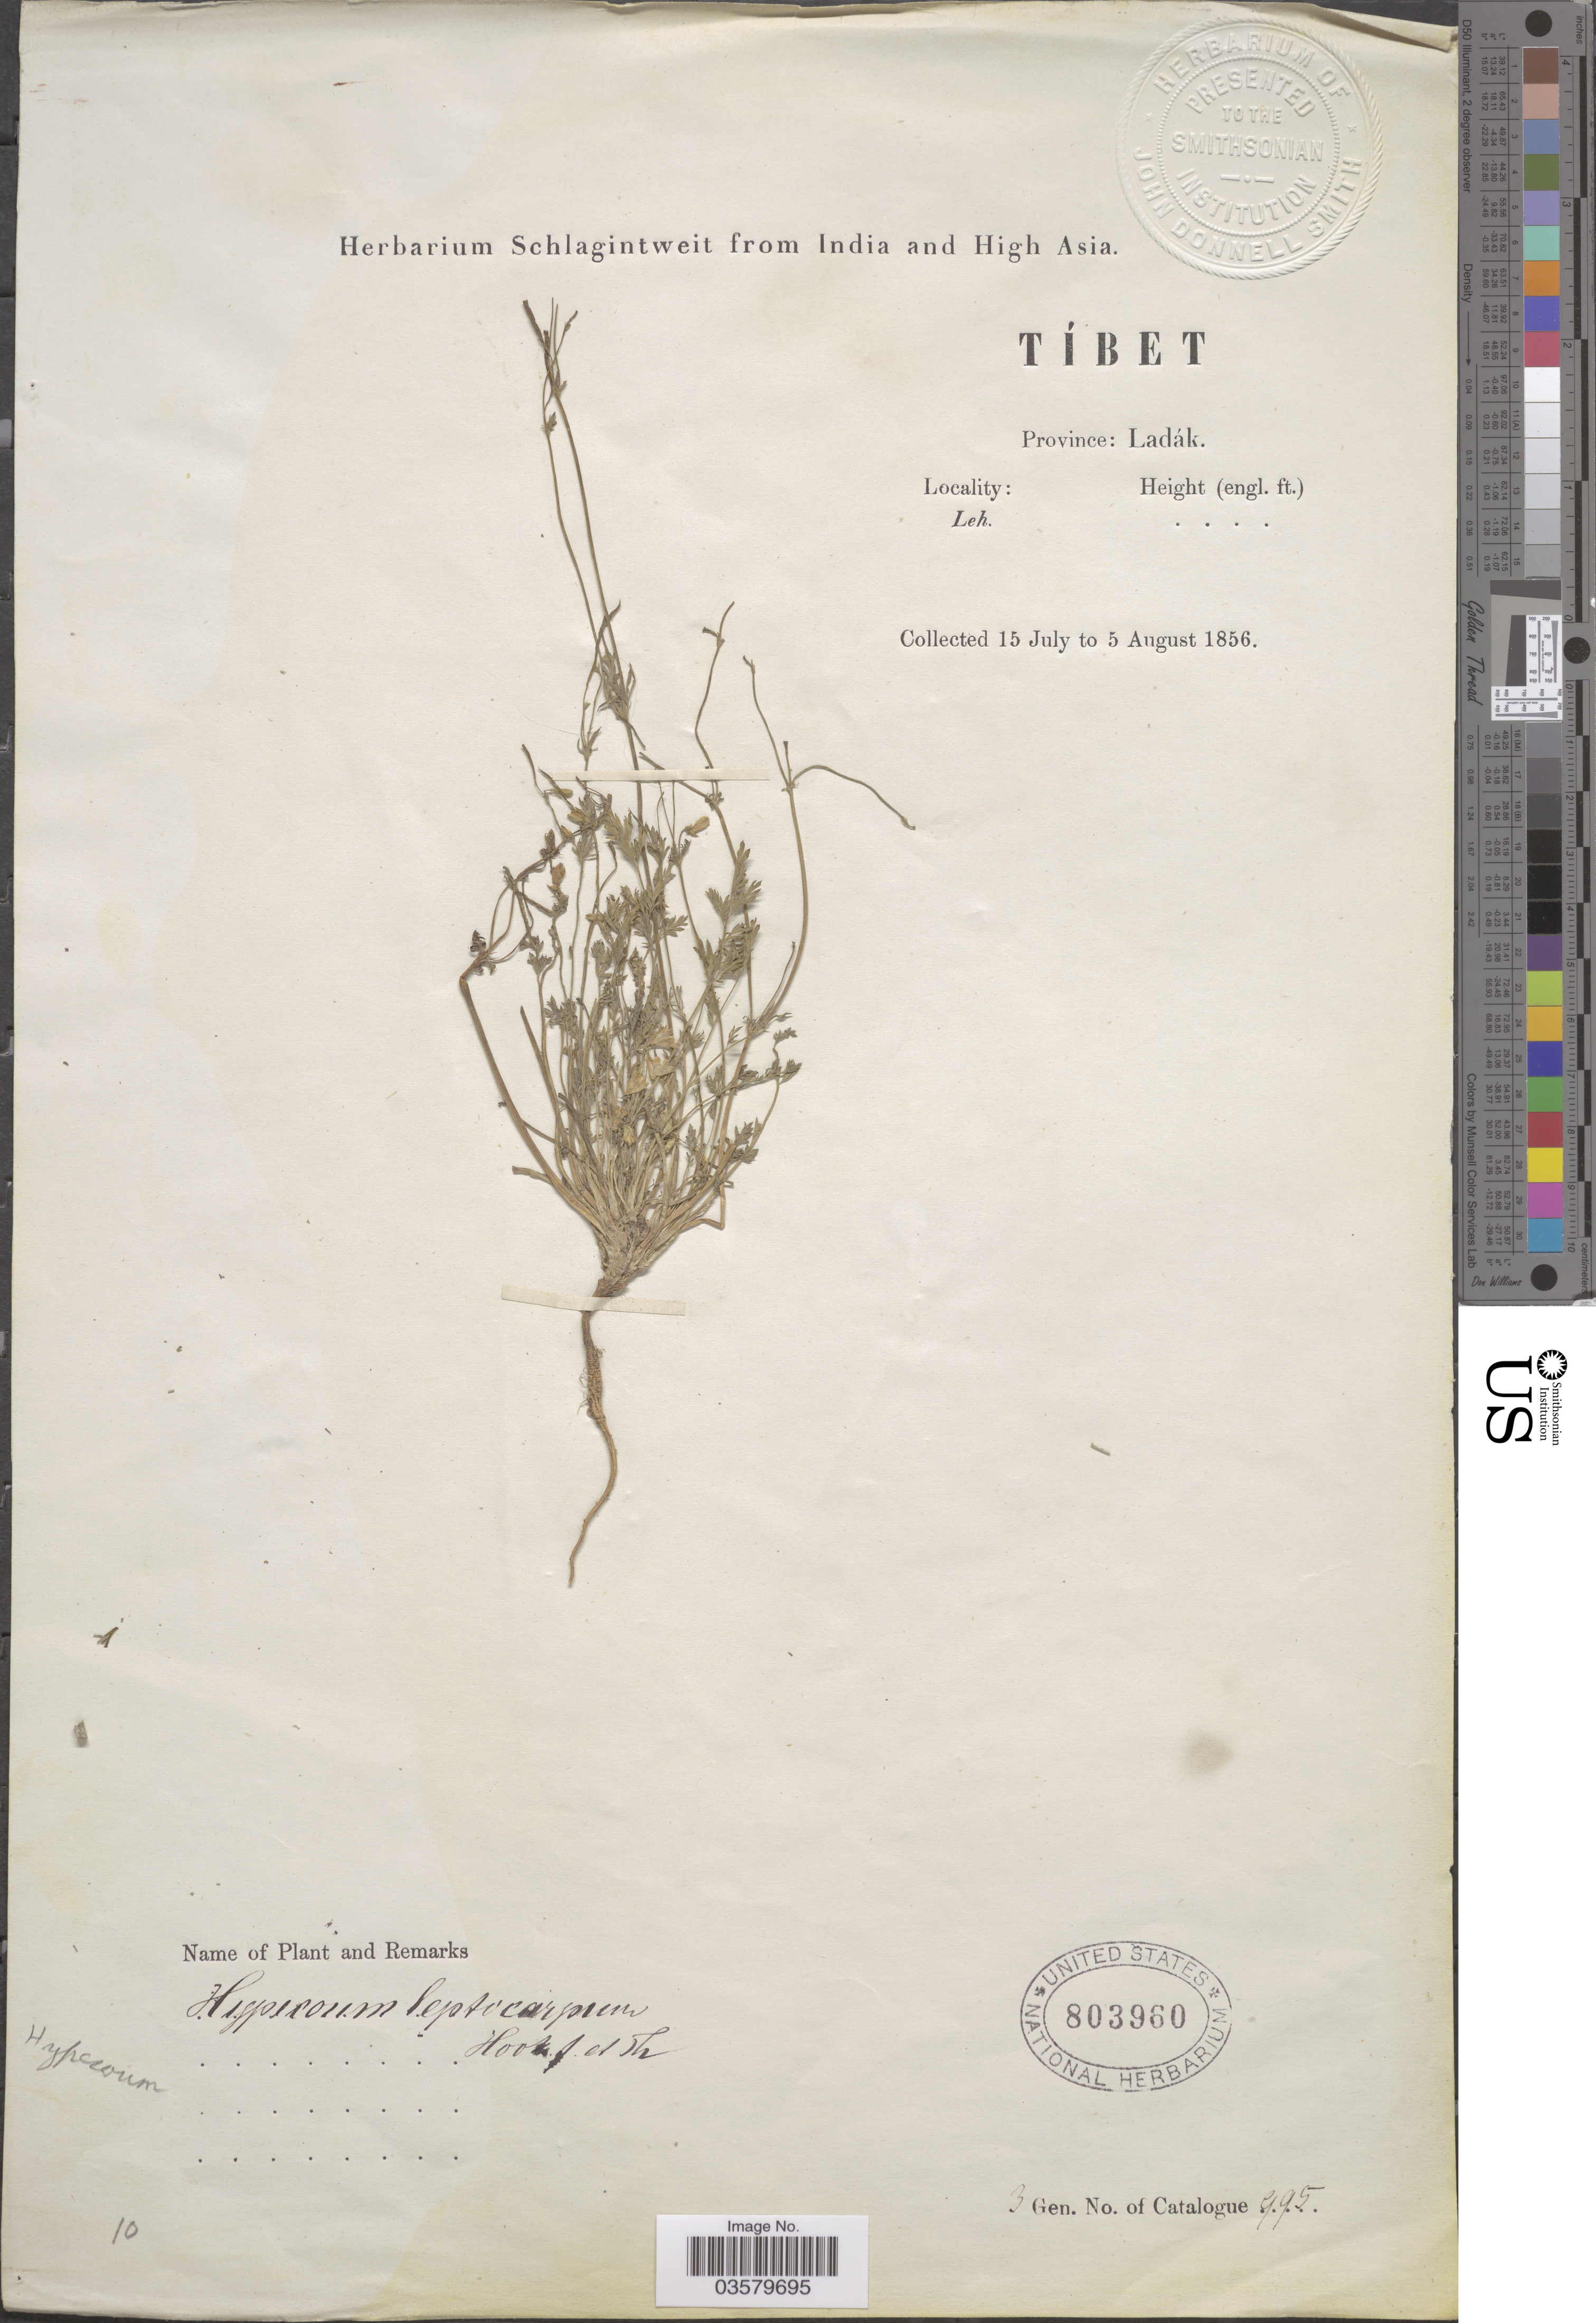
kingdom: Plantae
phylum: Tracheophyta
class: Magnoliopsida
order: Ranunculales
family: Papaveraceae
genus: Hypecoum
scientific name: Hypecoum leptocarpum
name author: Hook. f. & Thomson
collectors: ex herb. Schlagintweit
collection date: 1856-07-15/1856-08-05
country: India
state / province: Ladakh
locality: Tíbet. Province: Ladák. Leh.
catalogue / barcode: US 803960